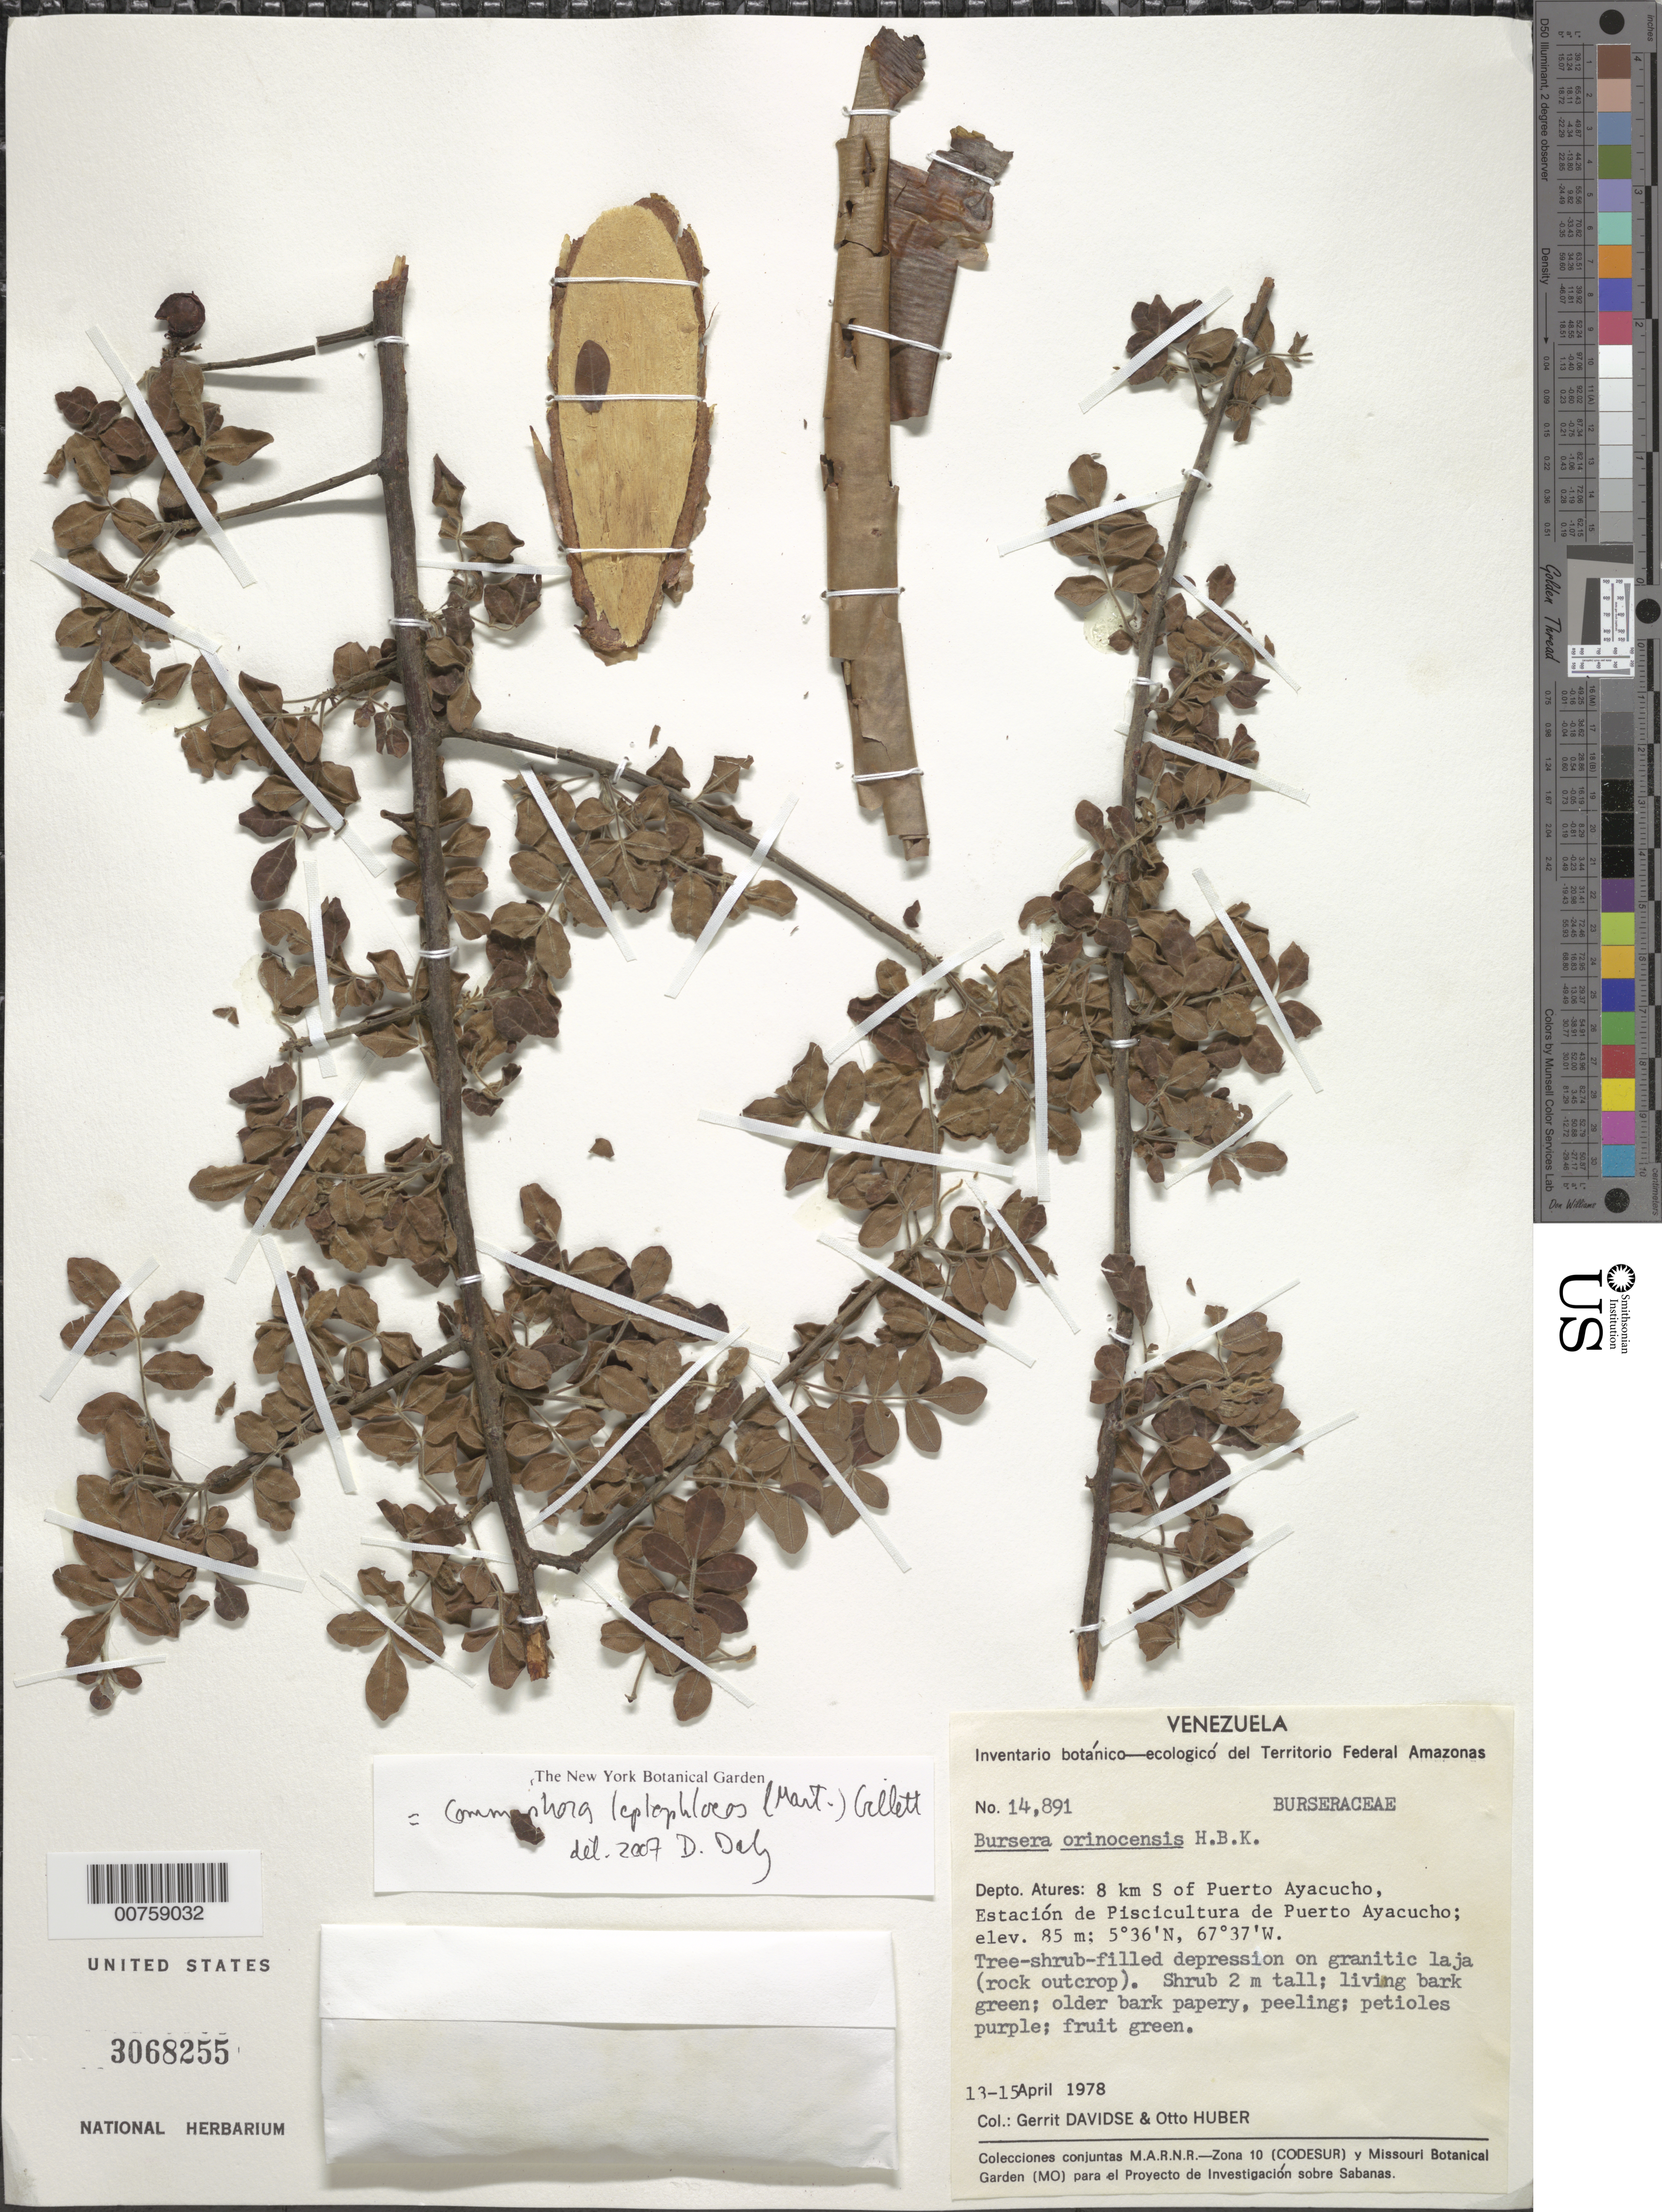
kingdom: Plantae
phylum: Tracheophyta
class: Magnoliopsida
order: Sapindales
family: Burseraceae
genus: Commiphora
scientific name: Commiphora leptophloeos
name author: (Mart.) J.B. Gillett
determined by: Daly, D. C.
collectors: G. Davidse & O. Huber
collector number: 14891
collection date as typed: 13-Apr-78 to 15-Apr-78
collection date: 1978-04-13/1978-04-15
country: Venezuela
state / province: Amazonas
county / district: Atures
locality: Puerto Ayacucho, 8 km S of, Estación de Piscicultura de Puerto Ayacucho, Río Orinoco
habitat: Tree-shrub-filled depression on granitic laja (rock-outcrop)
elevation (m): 85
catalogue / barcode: US 3068255